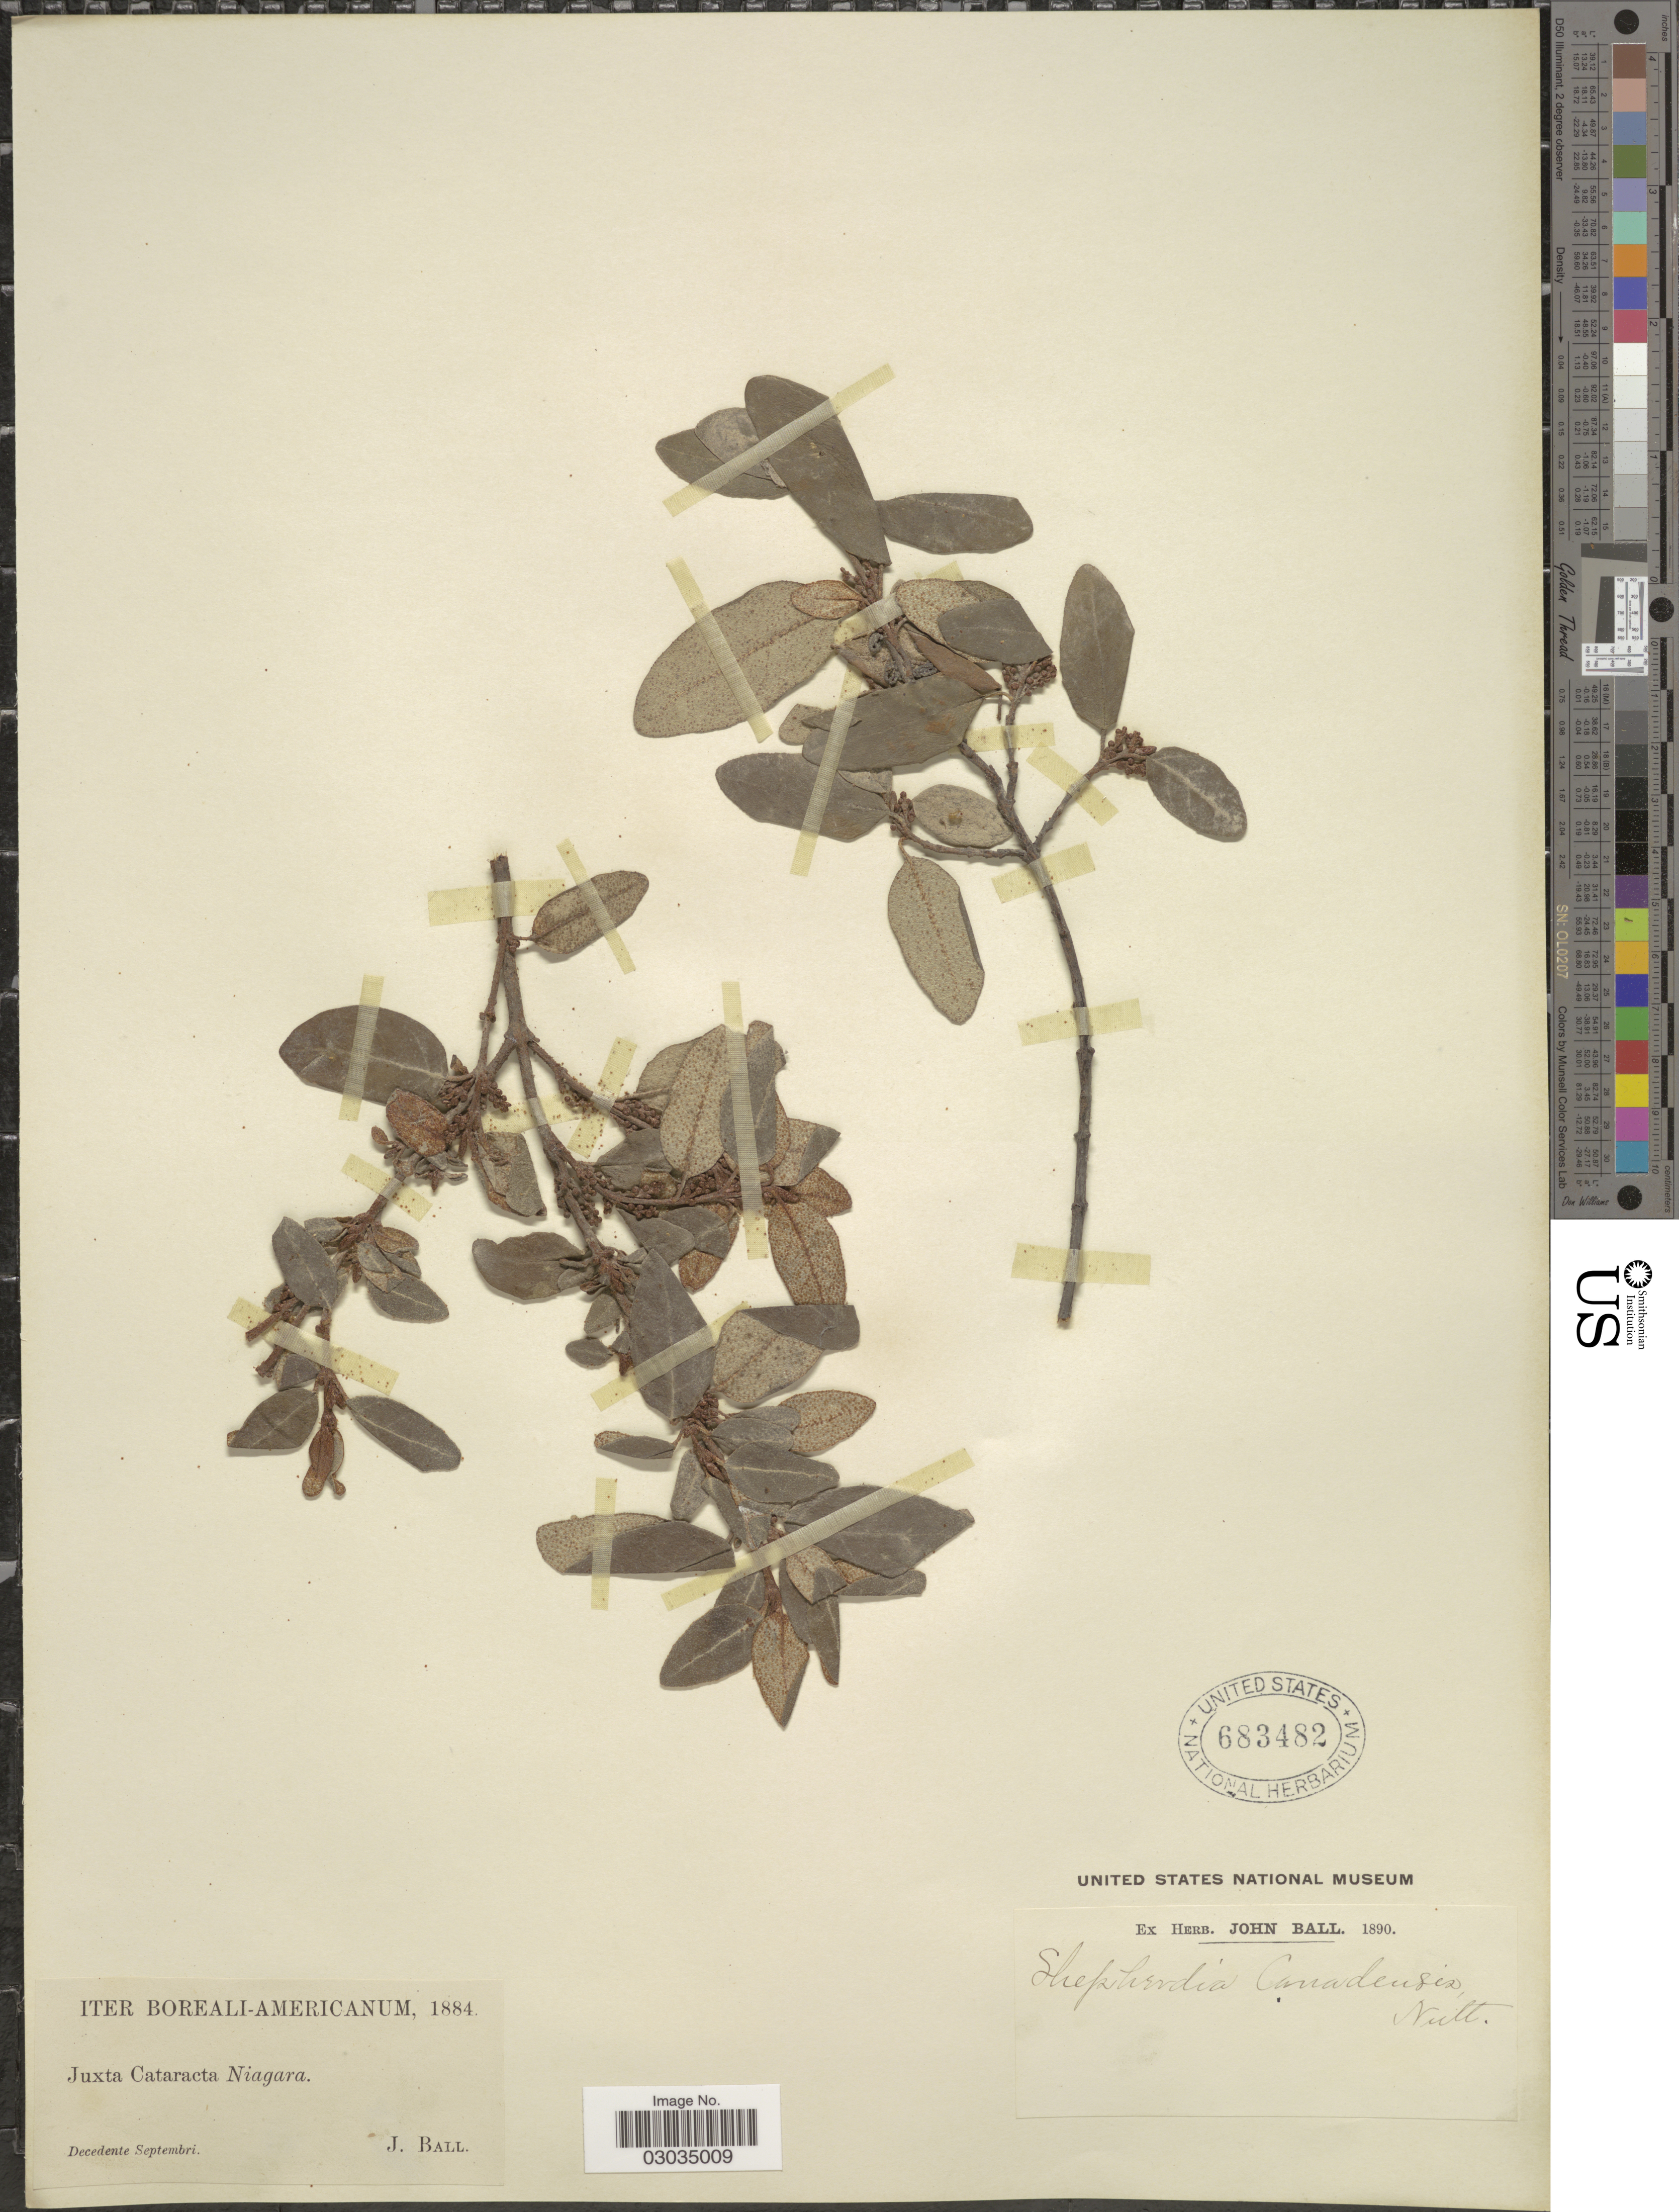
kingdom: Plantae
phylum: Tracheophyta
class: Magnoliopsida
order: Rosales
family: Elaeagnaceae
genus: Shepherdia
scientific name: Shepherdia canadensis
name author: (L.) Nutt.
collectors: J. Ball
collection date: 1884-09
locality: Juxta Cataracta Niagara.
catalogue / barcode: US 683482